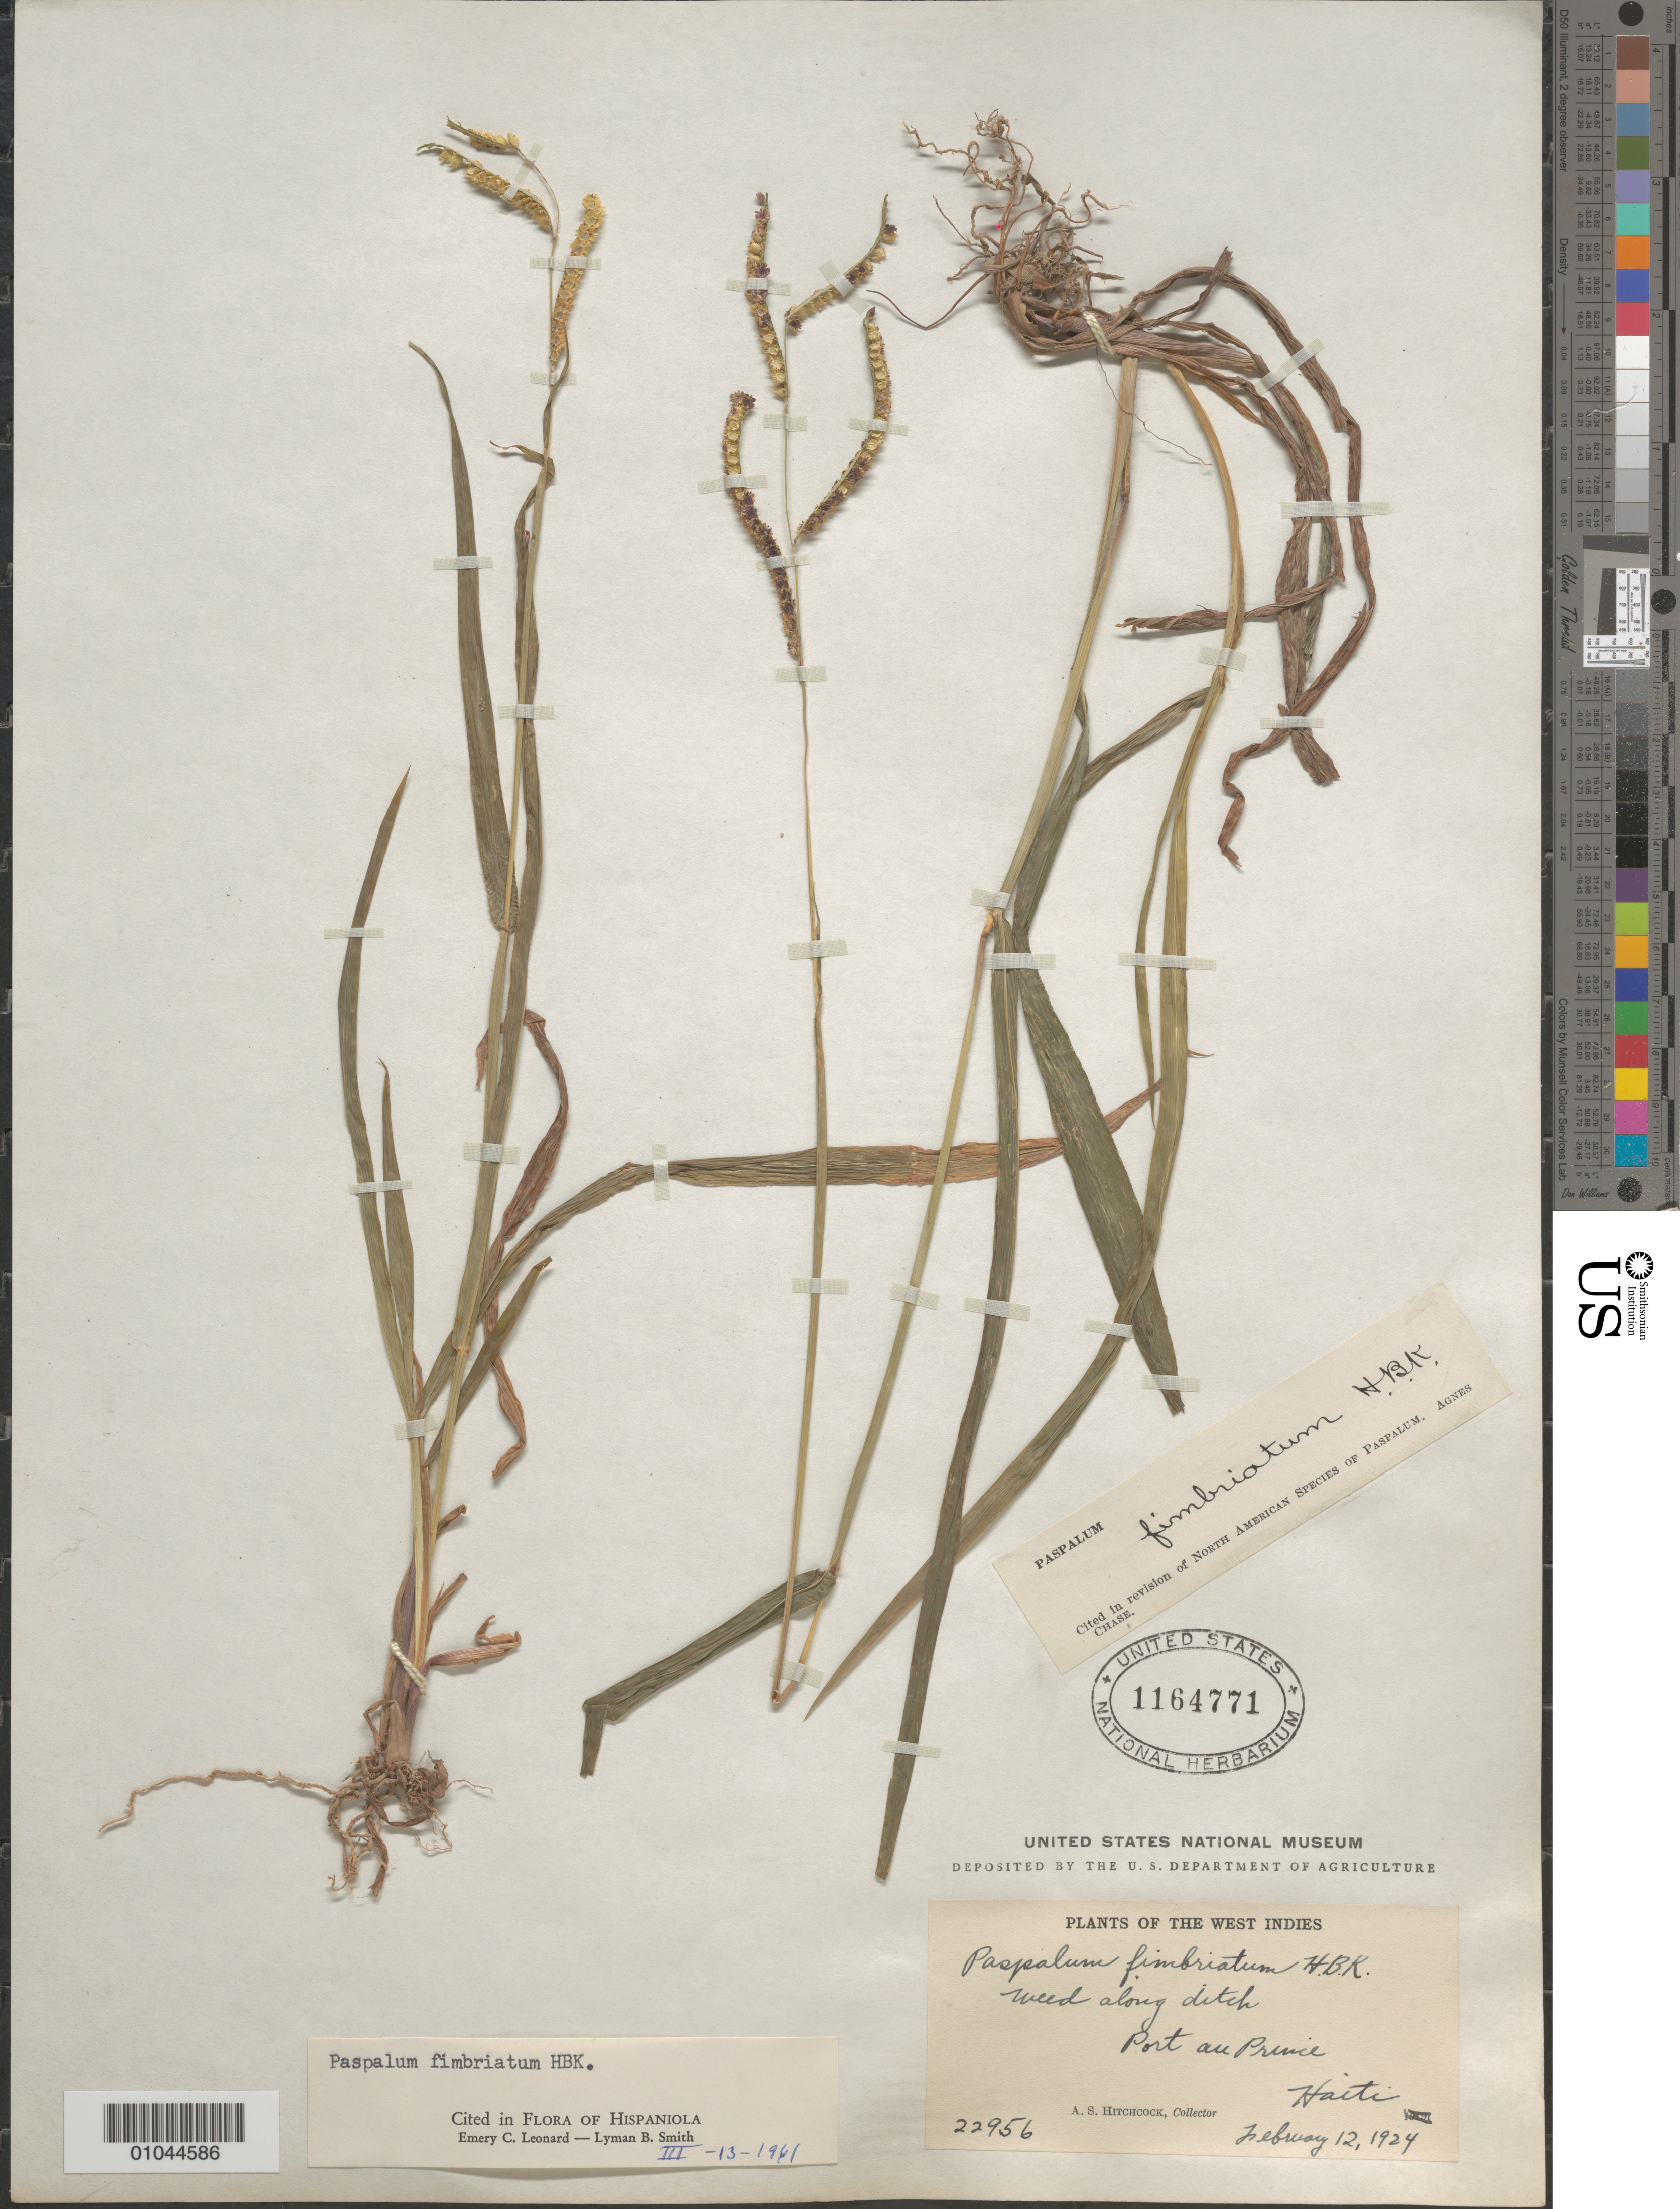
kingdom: Plantae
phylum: Tracheophyta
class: Liliopsida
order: Poales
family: Poaceae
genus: Paspalum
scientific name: Paspalum fimbriatum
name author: Kunth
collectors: A. S. Hitchcock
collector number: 22956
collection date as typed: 12 Feb 1924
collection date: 1924-02-12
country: Haiti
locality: Port au Prince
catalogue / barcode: US 1164771